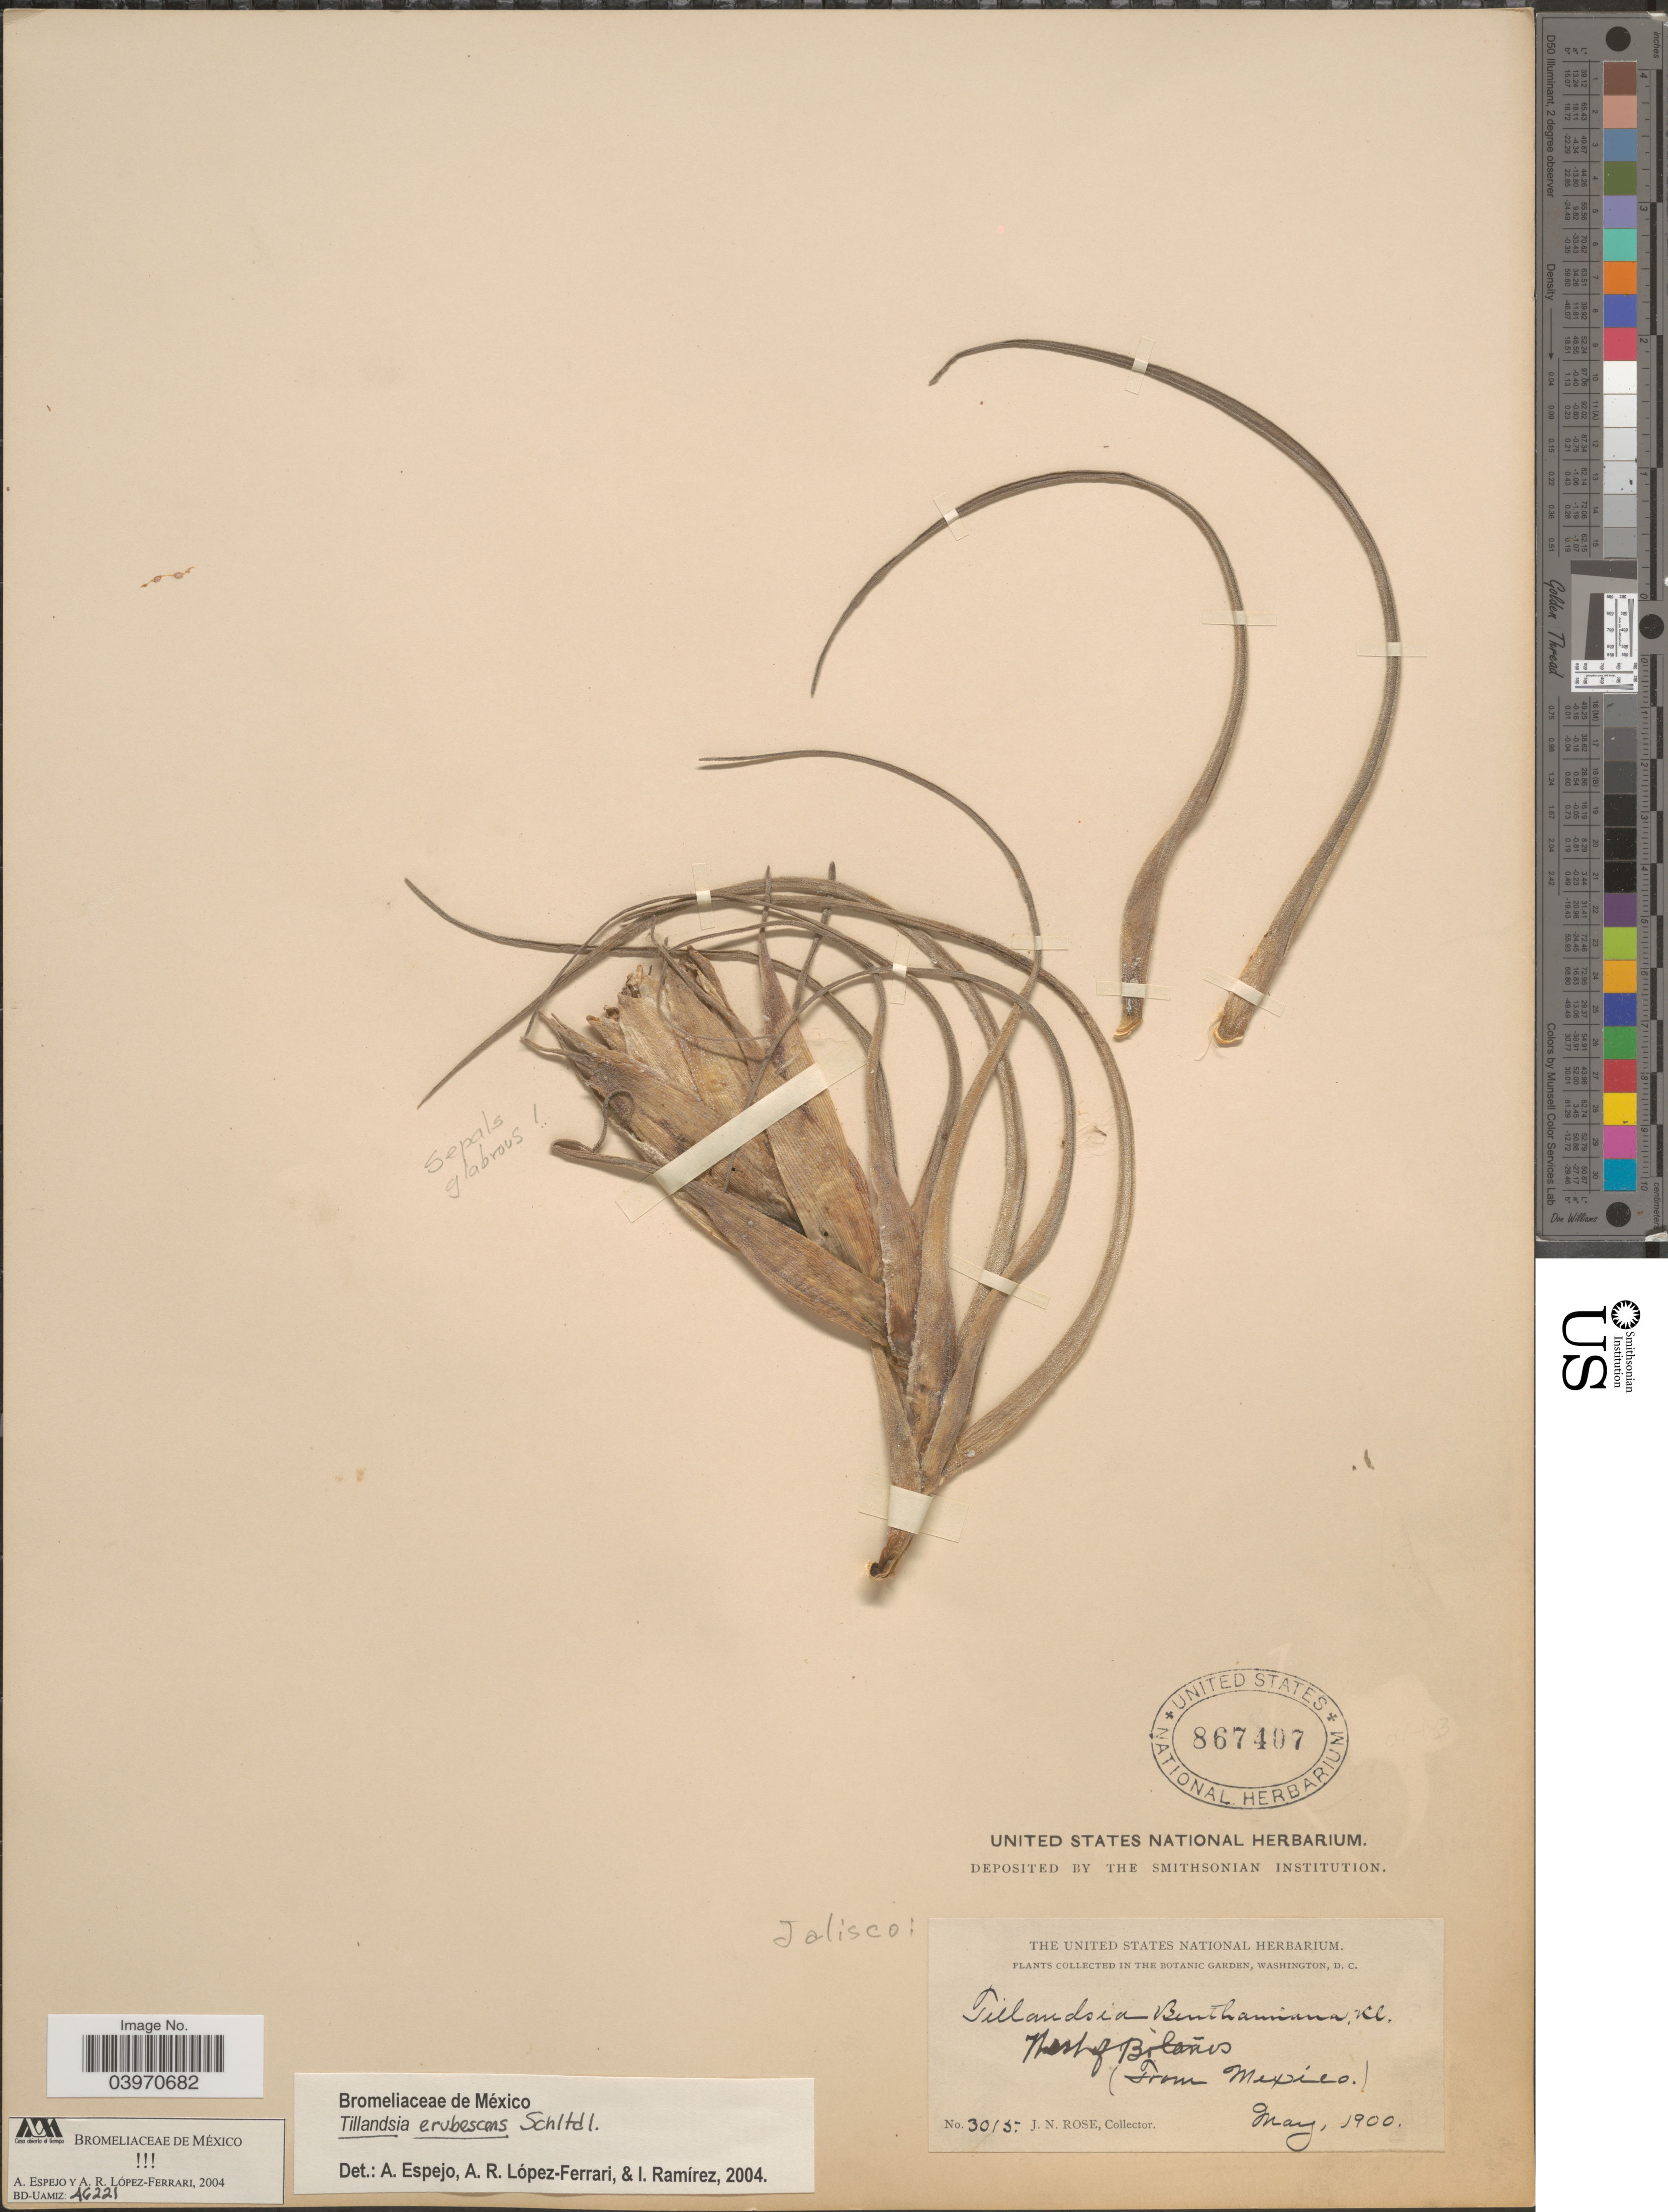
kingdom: Plantae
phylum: Tracheophyta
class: Liliopsida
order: Poales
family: Bromeliaceae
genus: Tillandsia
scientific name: Tillandsia erubescens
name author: Schltdl.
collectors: J. N. Rose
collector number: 3015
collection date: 1900-05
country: Mexico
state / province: Jalisco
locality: Bolaños.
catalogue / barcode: US 867407